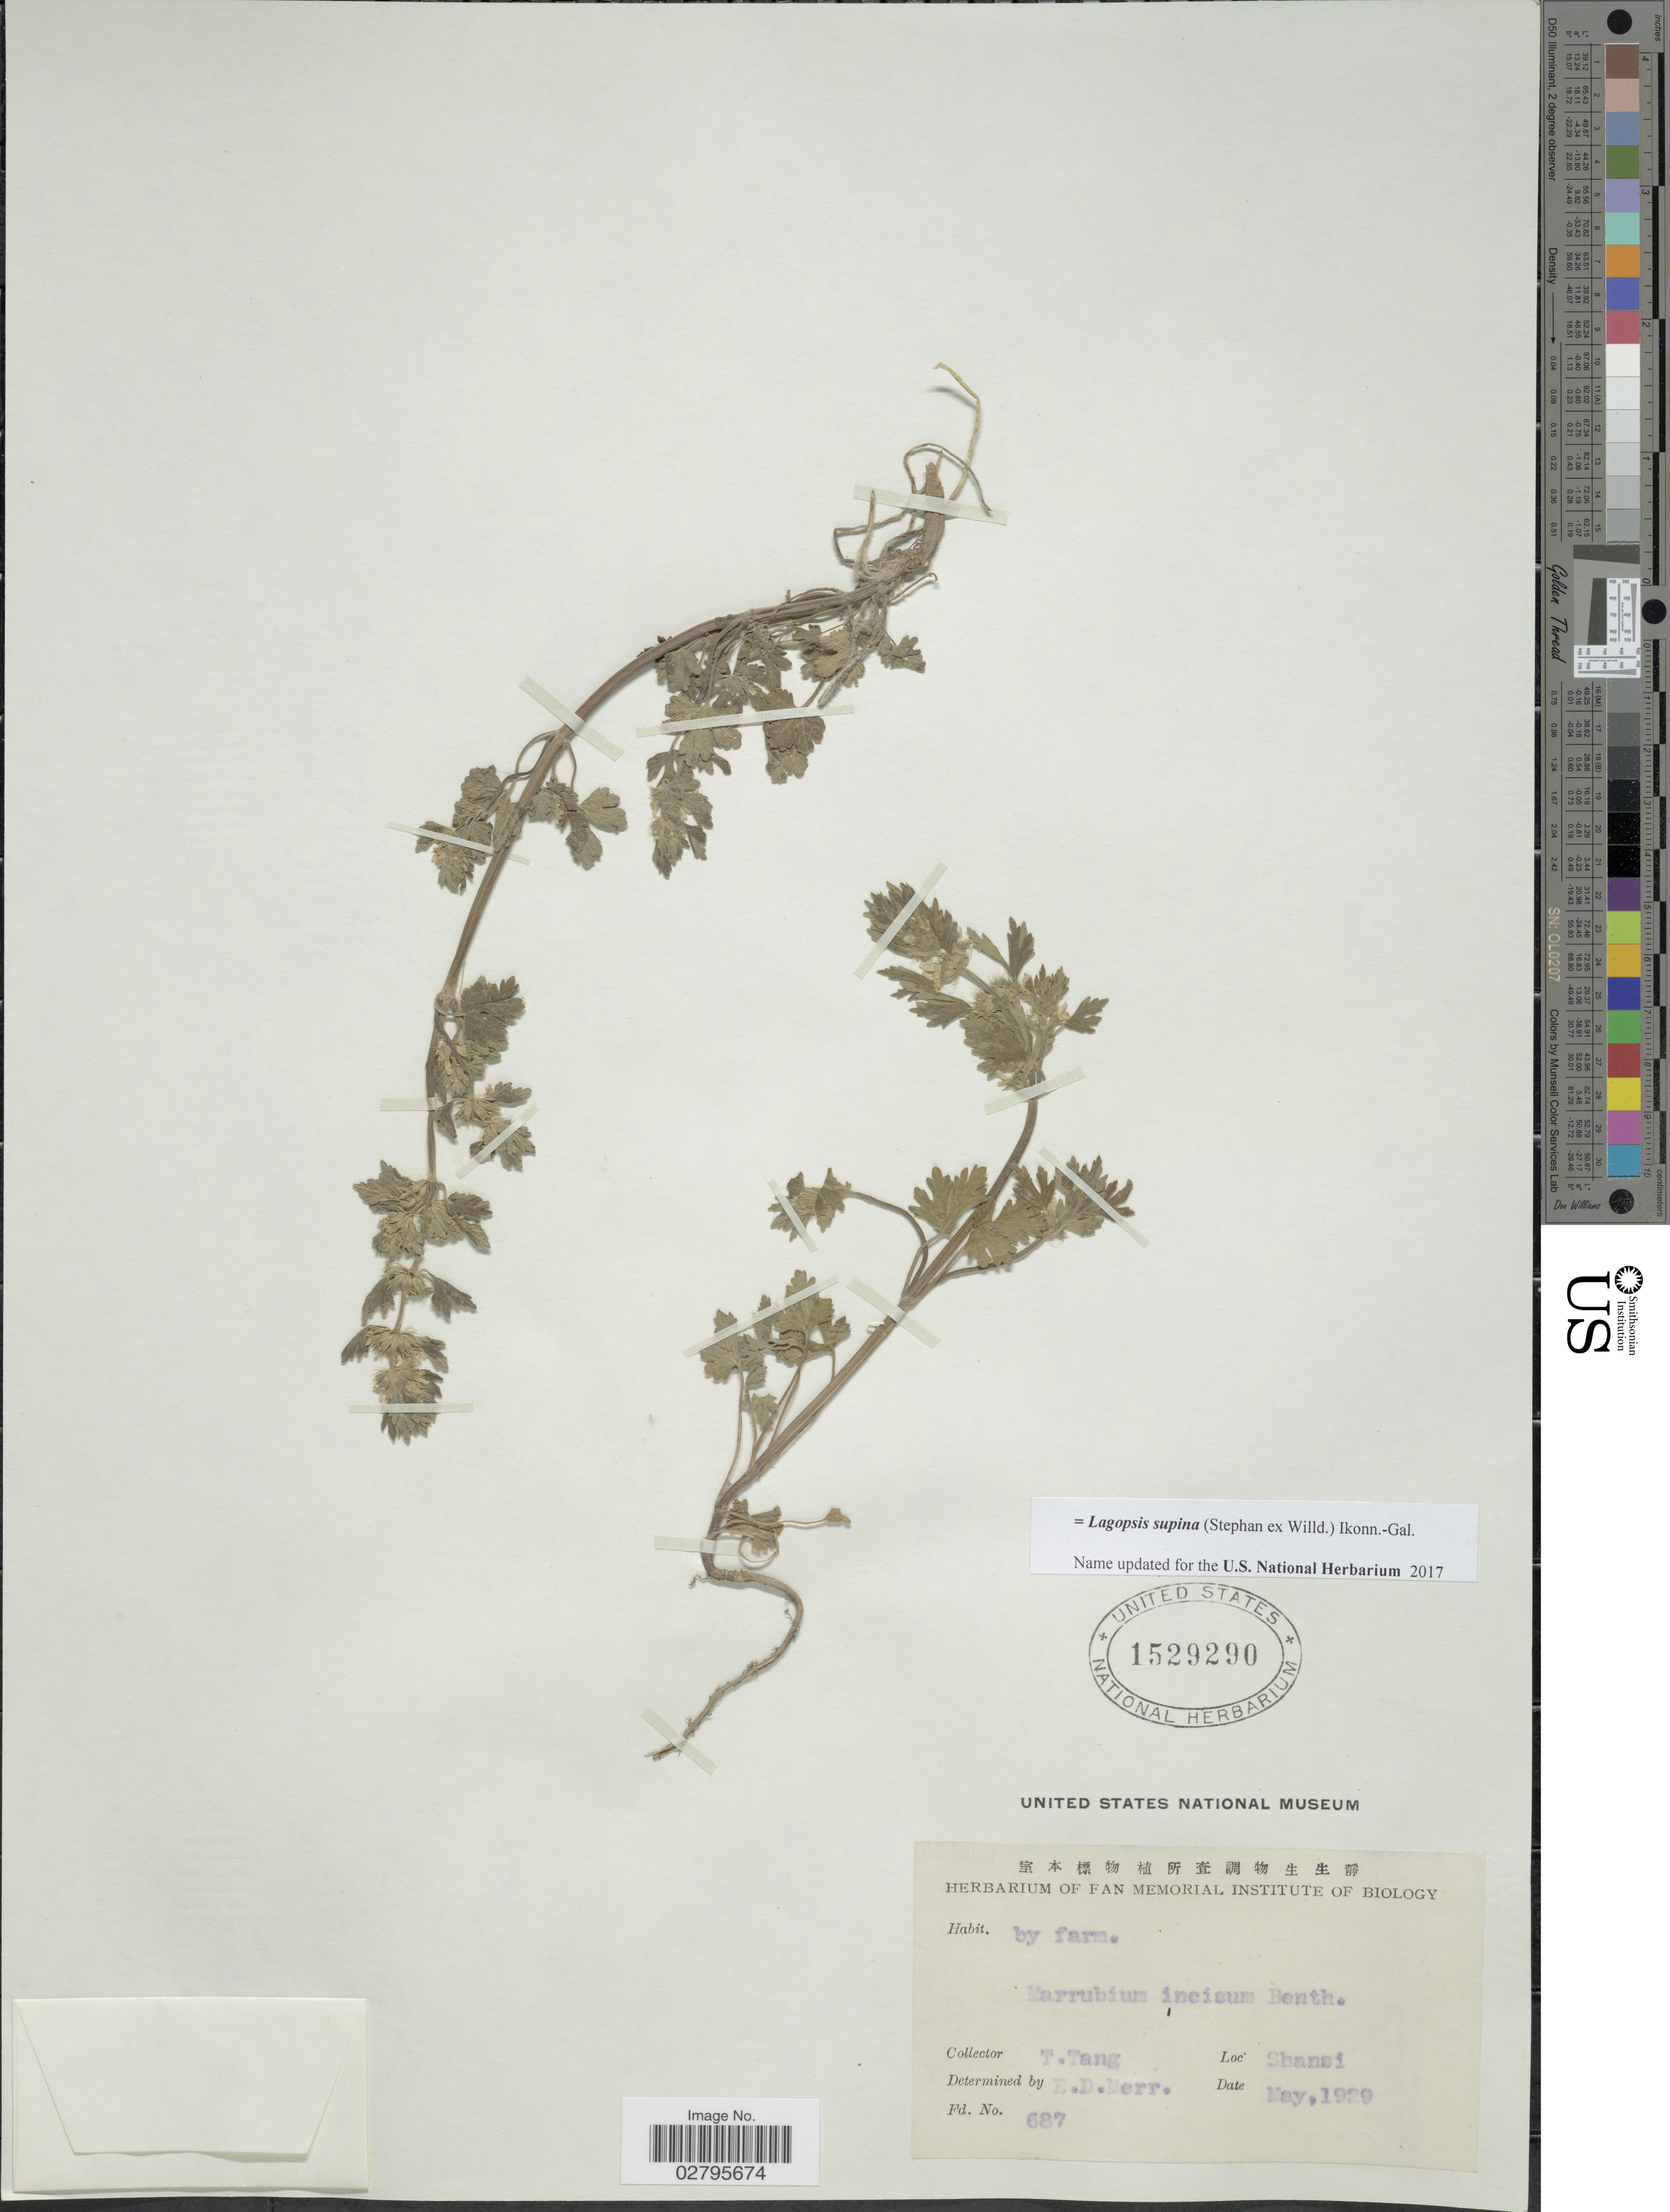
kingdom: Plantae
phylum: Tracheophyta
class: Magnoliopsida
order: Lamiales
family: Lamiaceae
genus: Lagopsis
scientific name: Lagopsis supina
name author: (Steph. ex Willd.) Ikonn.-Gal.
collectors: T. Tang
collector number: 687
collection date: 1929-05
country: China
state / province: Shanxi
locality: Shansi.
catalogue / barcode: US 1529290